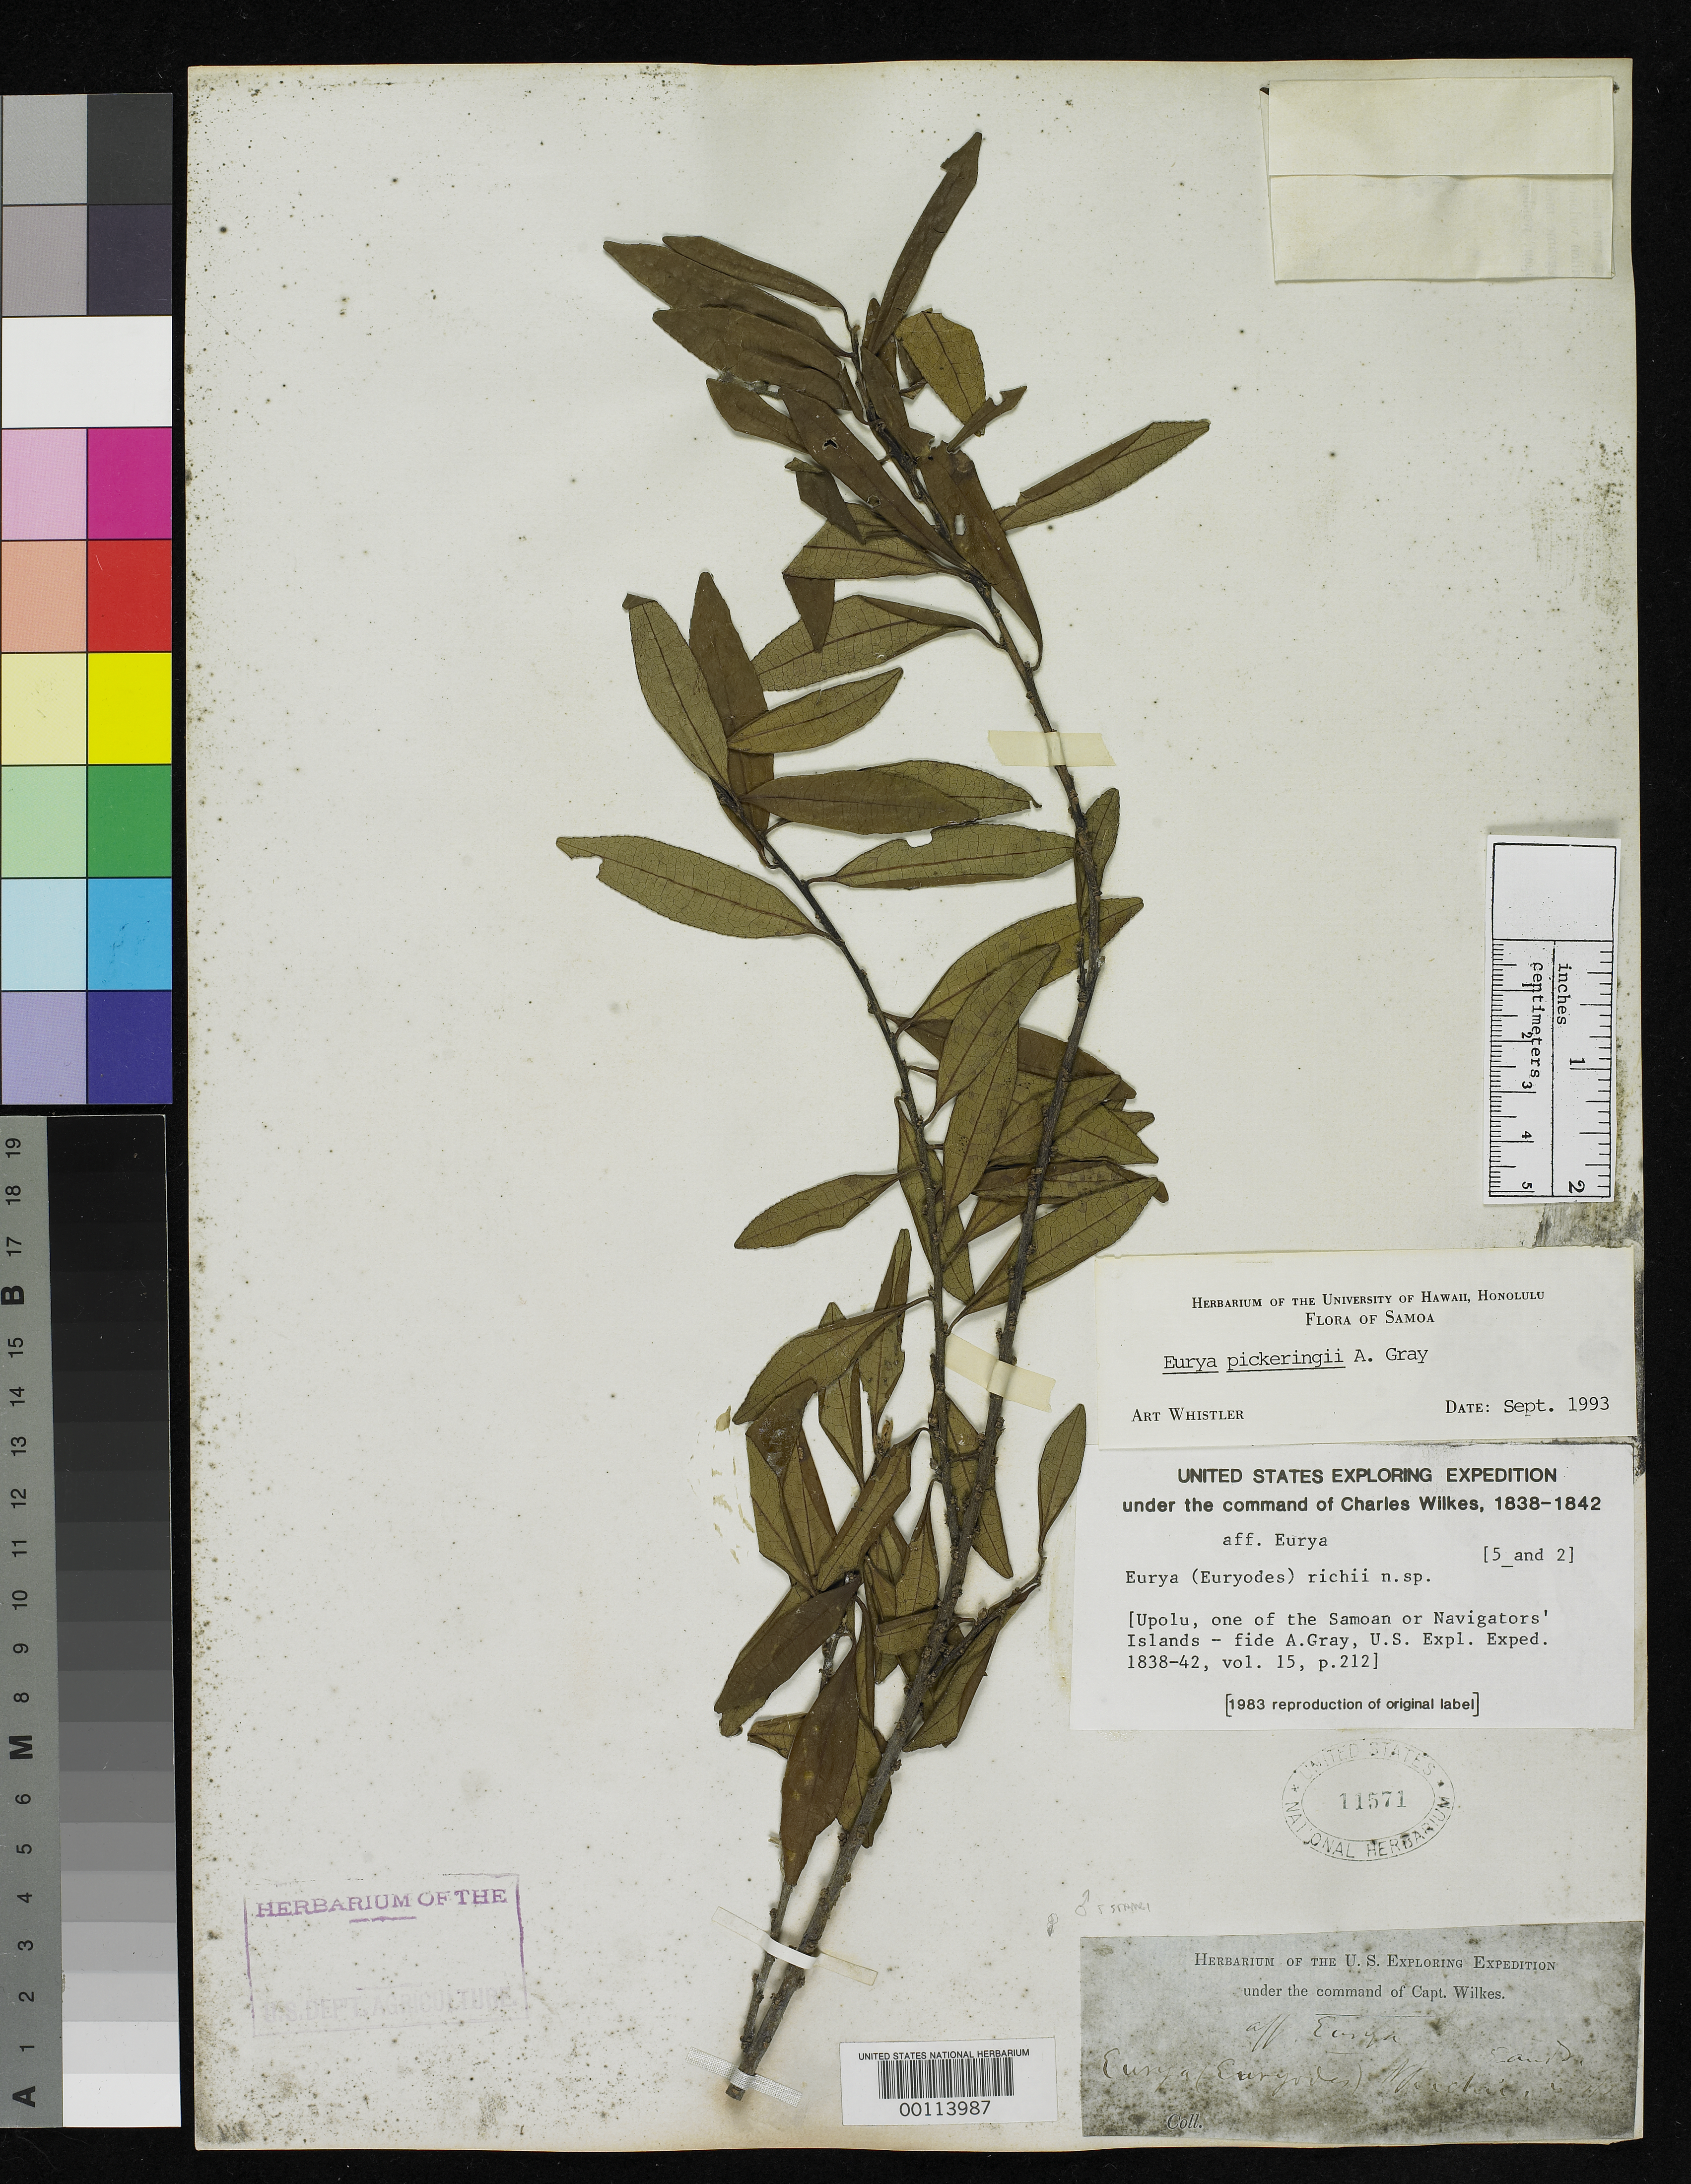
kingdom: Plantae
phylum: Tracheophyta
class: Magnoliopsida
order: Ericales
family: Pentaphylacaceae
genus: Eurya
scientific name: Eurya richii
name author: A. Gray in Wilkes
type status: Type Collection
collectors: Wilkes Explor. Exped.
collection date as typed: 1838 to -- --- 1842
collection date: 1838/1842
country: Samoa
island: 'Upolu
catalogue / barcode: US 11571